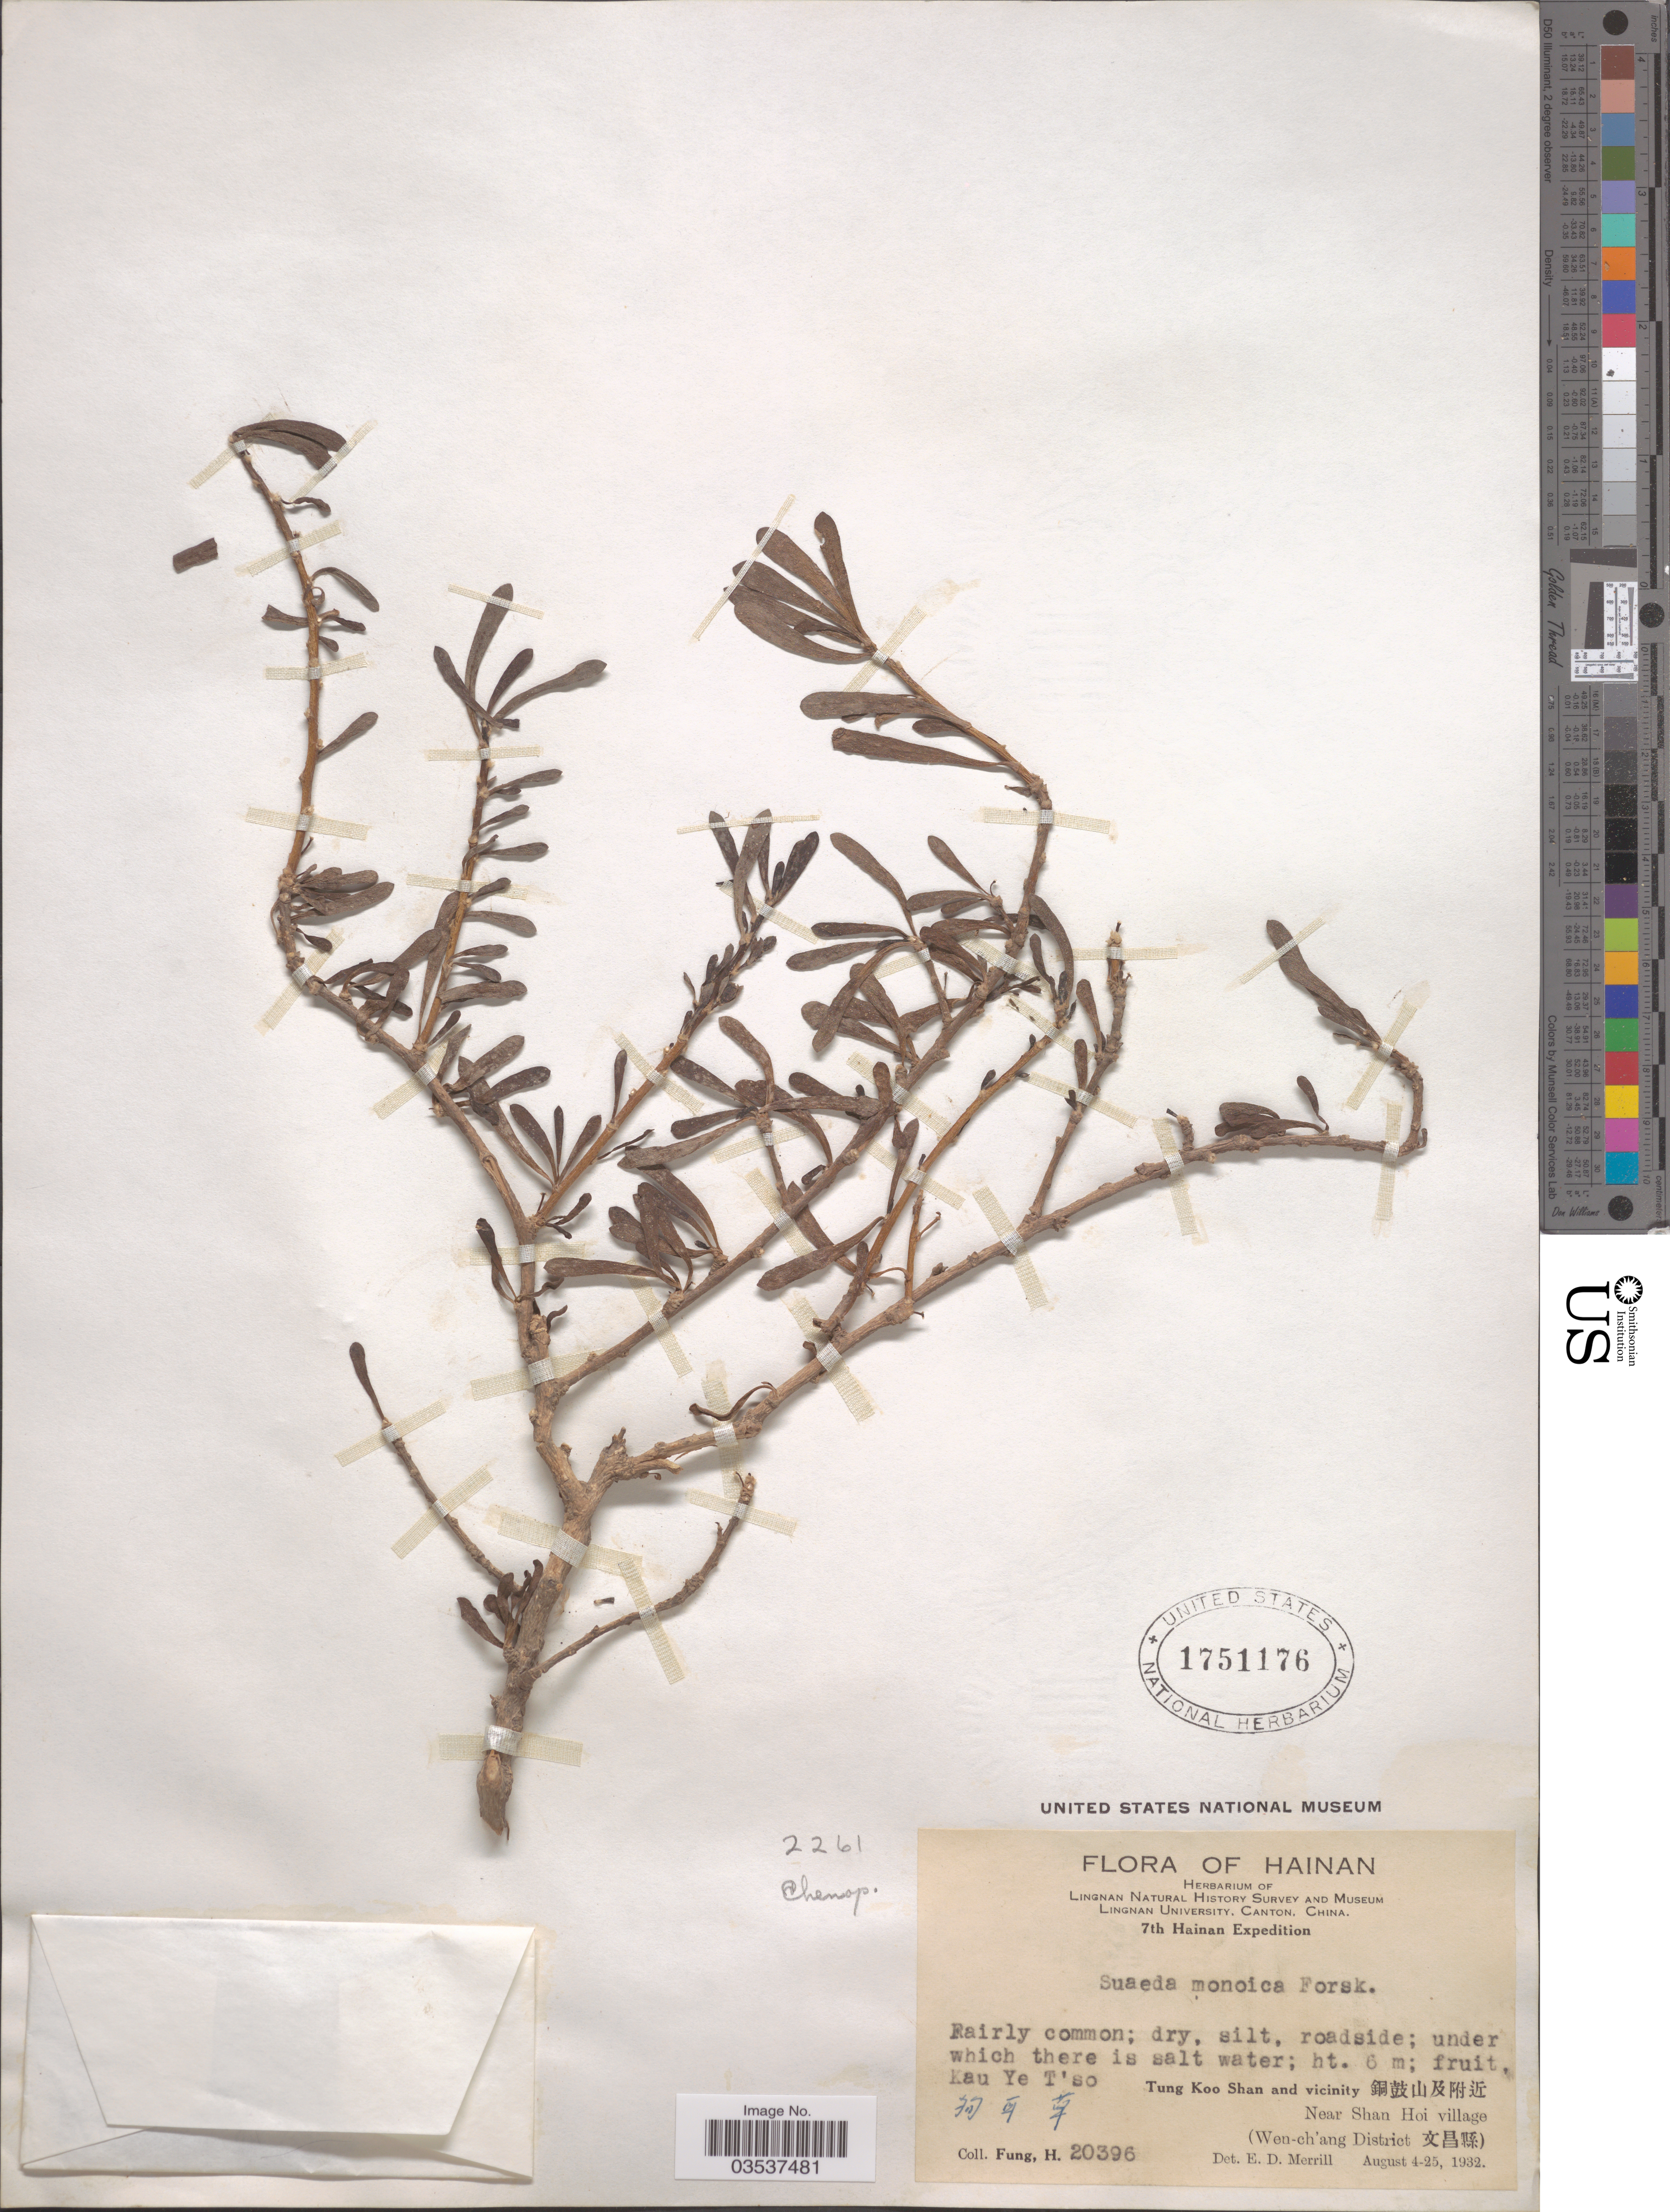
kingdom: Plantae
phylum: Tracheophyta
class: Magnoliopsida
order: Caryophyllales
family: Amaranthaceae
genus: Suaeda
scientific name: Suaeda monoica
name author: Forssk. ex J.F. Gmel.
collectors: H. Fung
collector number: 20396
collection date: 1932-08-04/1932-08-25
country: China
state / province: Hainan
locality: Kau Ye T'so. Tung Koo Shan and vicinity X. Near Shan Hoi village (Wen-ch'ang District X).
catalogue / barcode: US 1751176